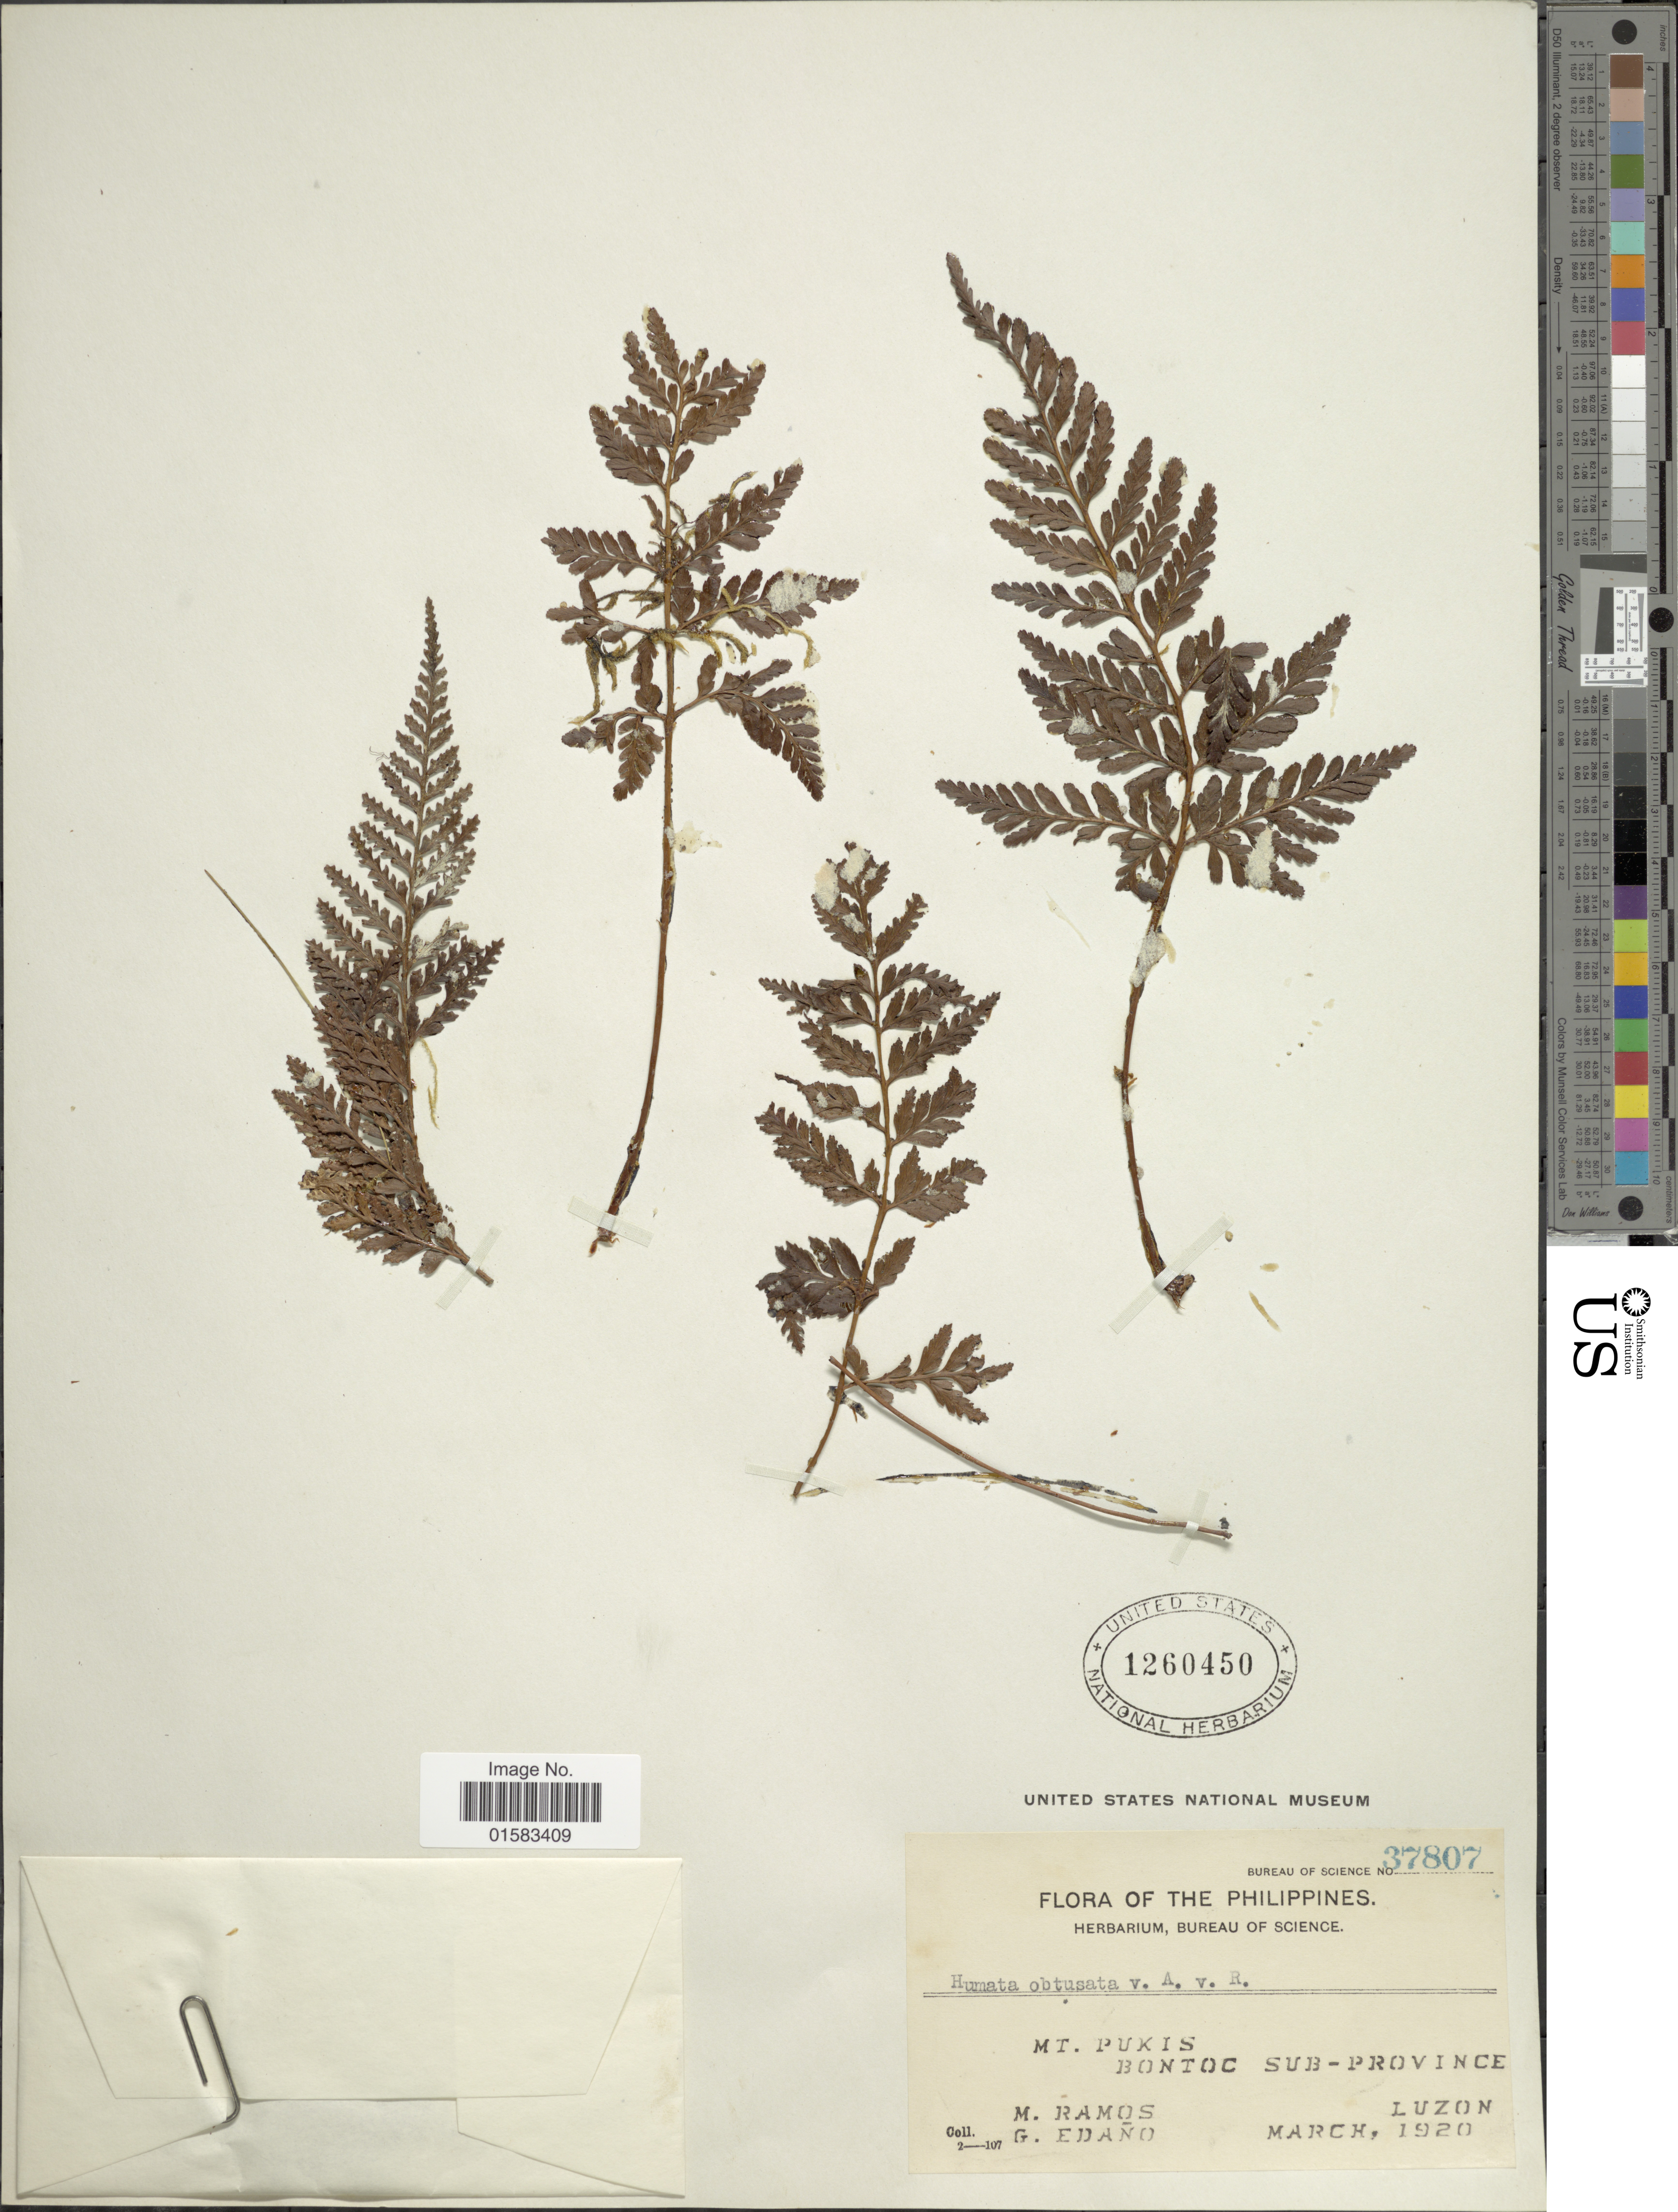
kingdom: Plantae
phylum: Tracheophyta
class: Polypodiopsida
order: Polypodiales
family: Davalliaceae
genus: Davallia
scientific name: Davallia repens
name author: (L. f.) Kuhn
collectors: M. Ramos & G. Edaño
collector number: Bureau of Science 37807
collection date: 1920-03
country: Philippines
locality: Mt. Pukis, Bontoc Sub-Province, Luzon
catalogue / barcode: US 1260450